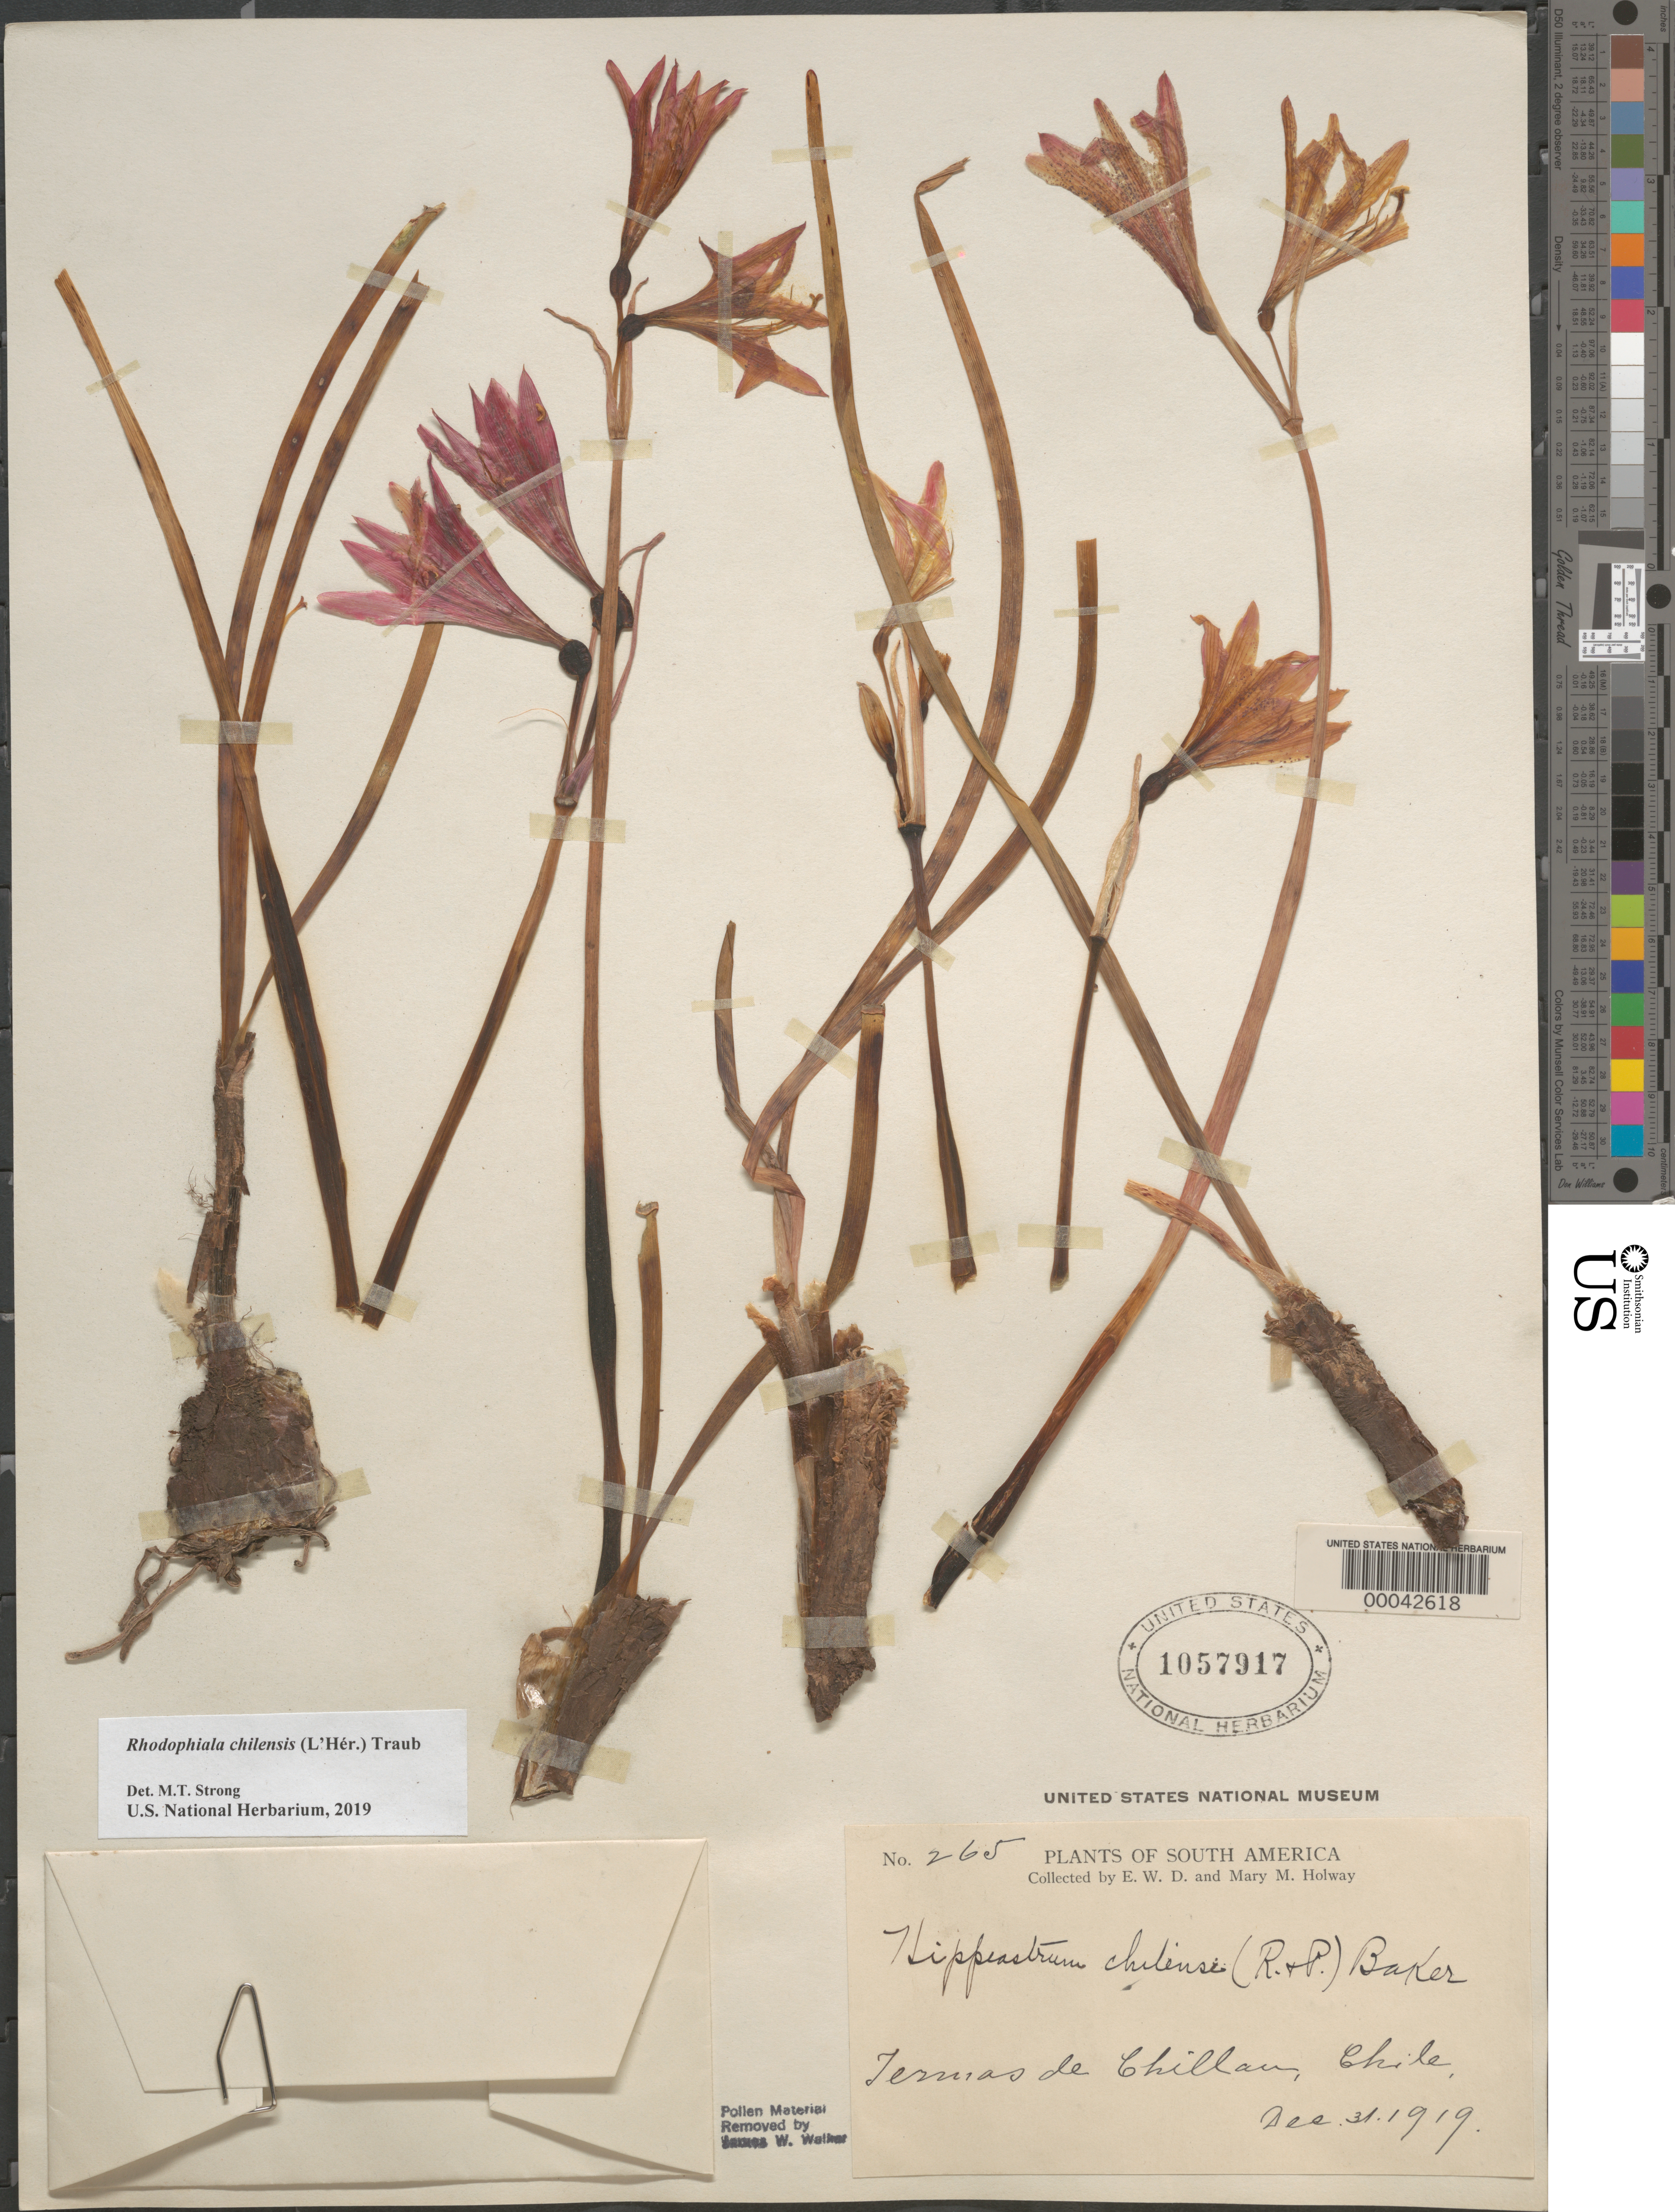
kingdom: Plantae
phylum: Tracheophyta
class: Liliopsida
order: Asparagales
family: Amaryllidaceae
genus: Rhodophiala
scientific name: Rhodophiala chilensis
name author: (L'Hér.) Traub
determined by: Strong, Mark T., (BOT), Smithsonian Institution - National Museum of Natural History (UNITED STATES)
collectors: E. W. D. Holway & M. M. Holway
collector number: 265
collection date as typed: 31 Dec 1919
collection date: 1919-12-31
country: Chile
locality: Termas de chillan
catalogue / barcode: US 1057917